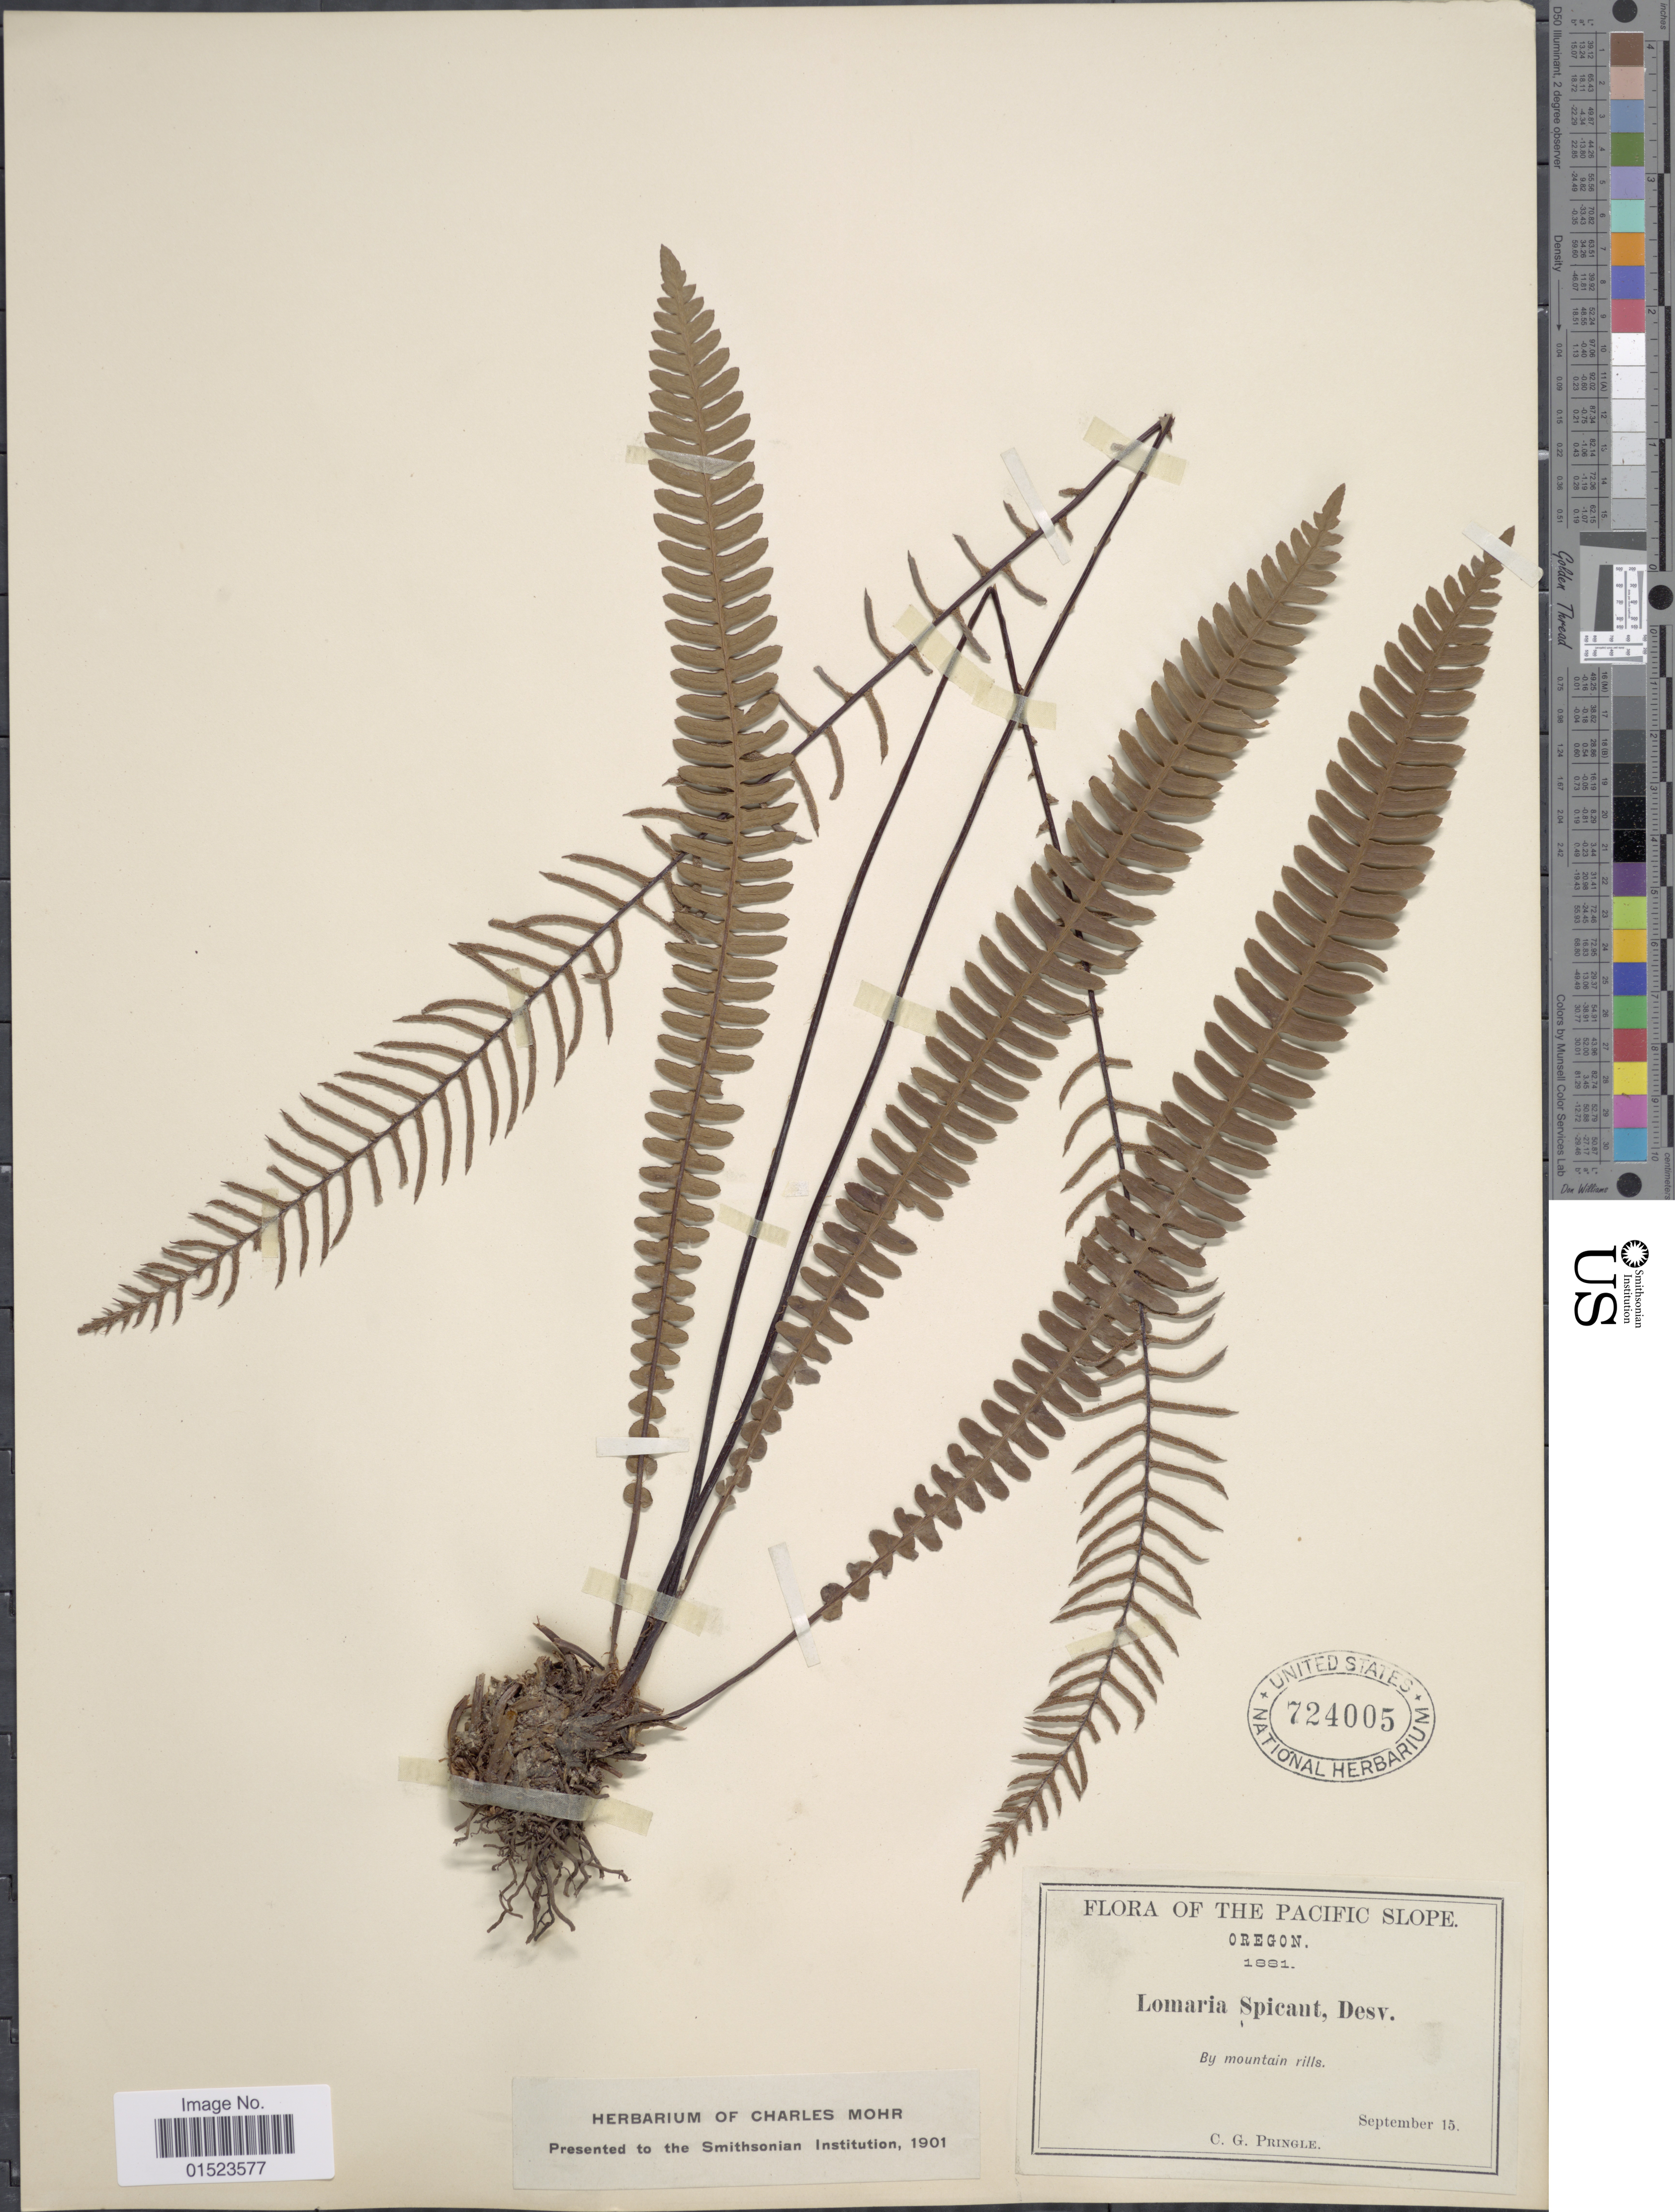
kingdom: Plantae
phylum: Tracheophyta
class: Polypodiopsida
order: Polypodiales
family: Blechnaceae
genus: Blechnum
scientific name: Blechnum spicant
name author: (L.) Sm.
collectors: C. G. Pringle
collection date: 1881-09-15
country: United States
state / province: Oregon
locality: Pacific Slope, By mountain rills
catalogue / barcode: US 724005